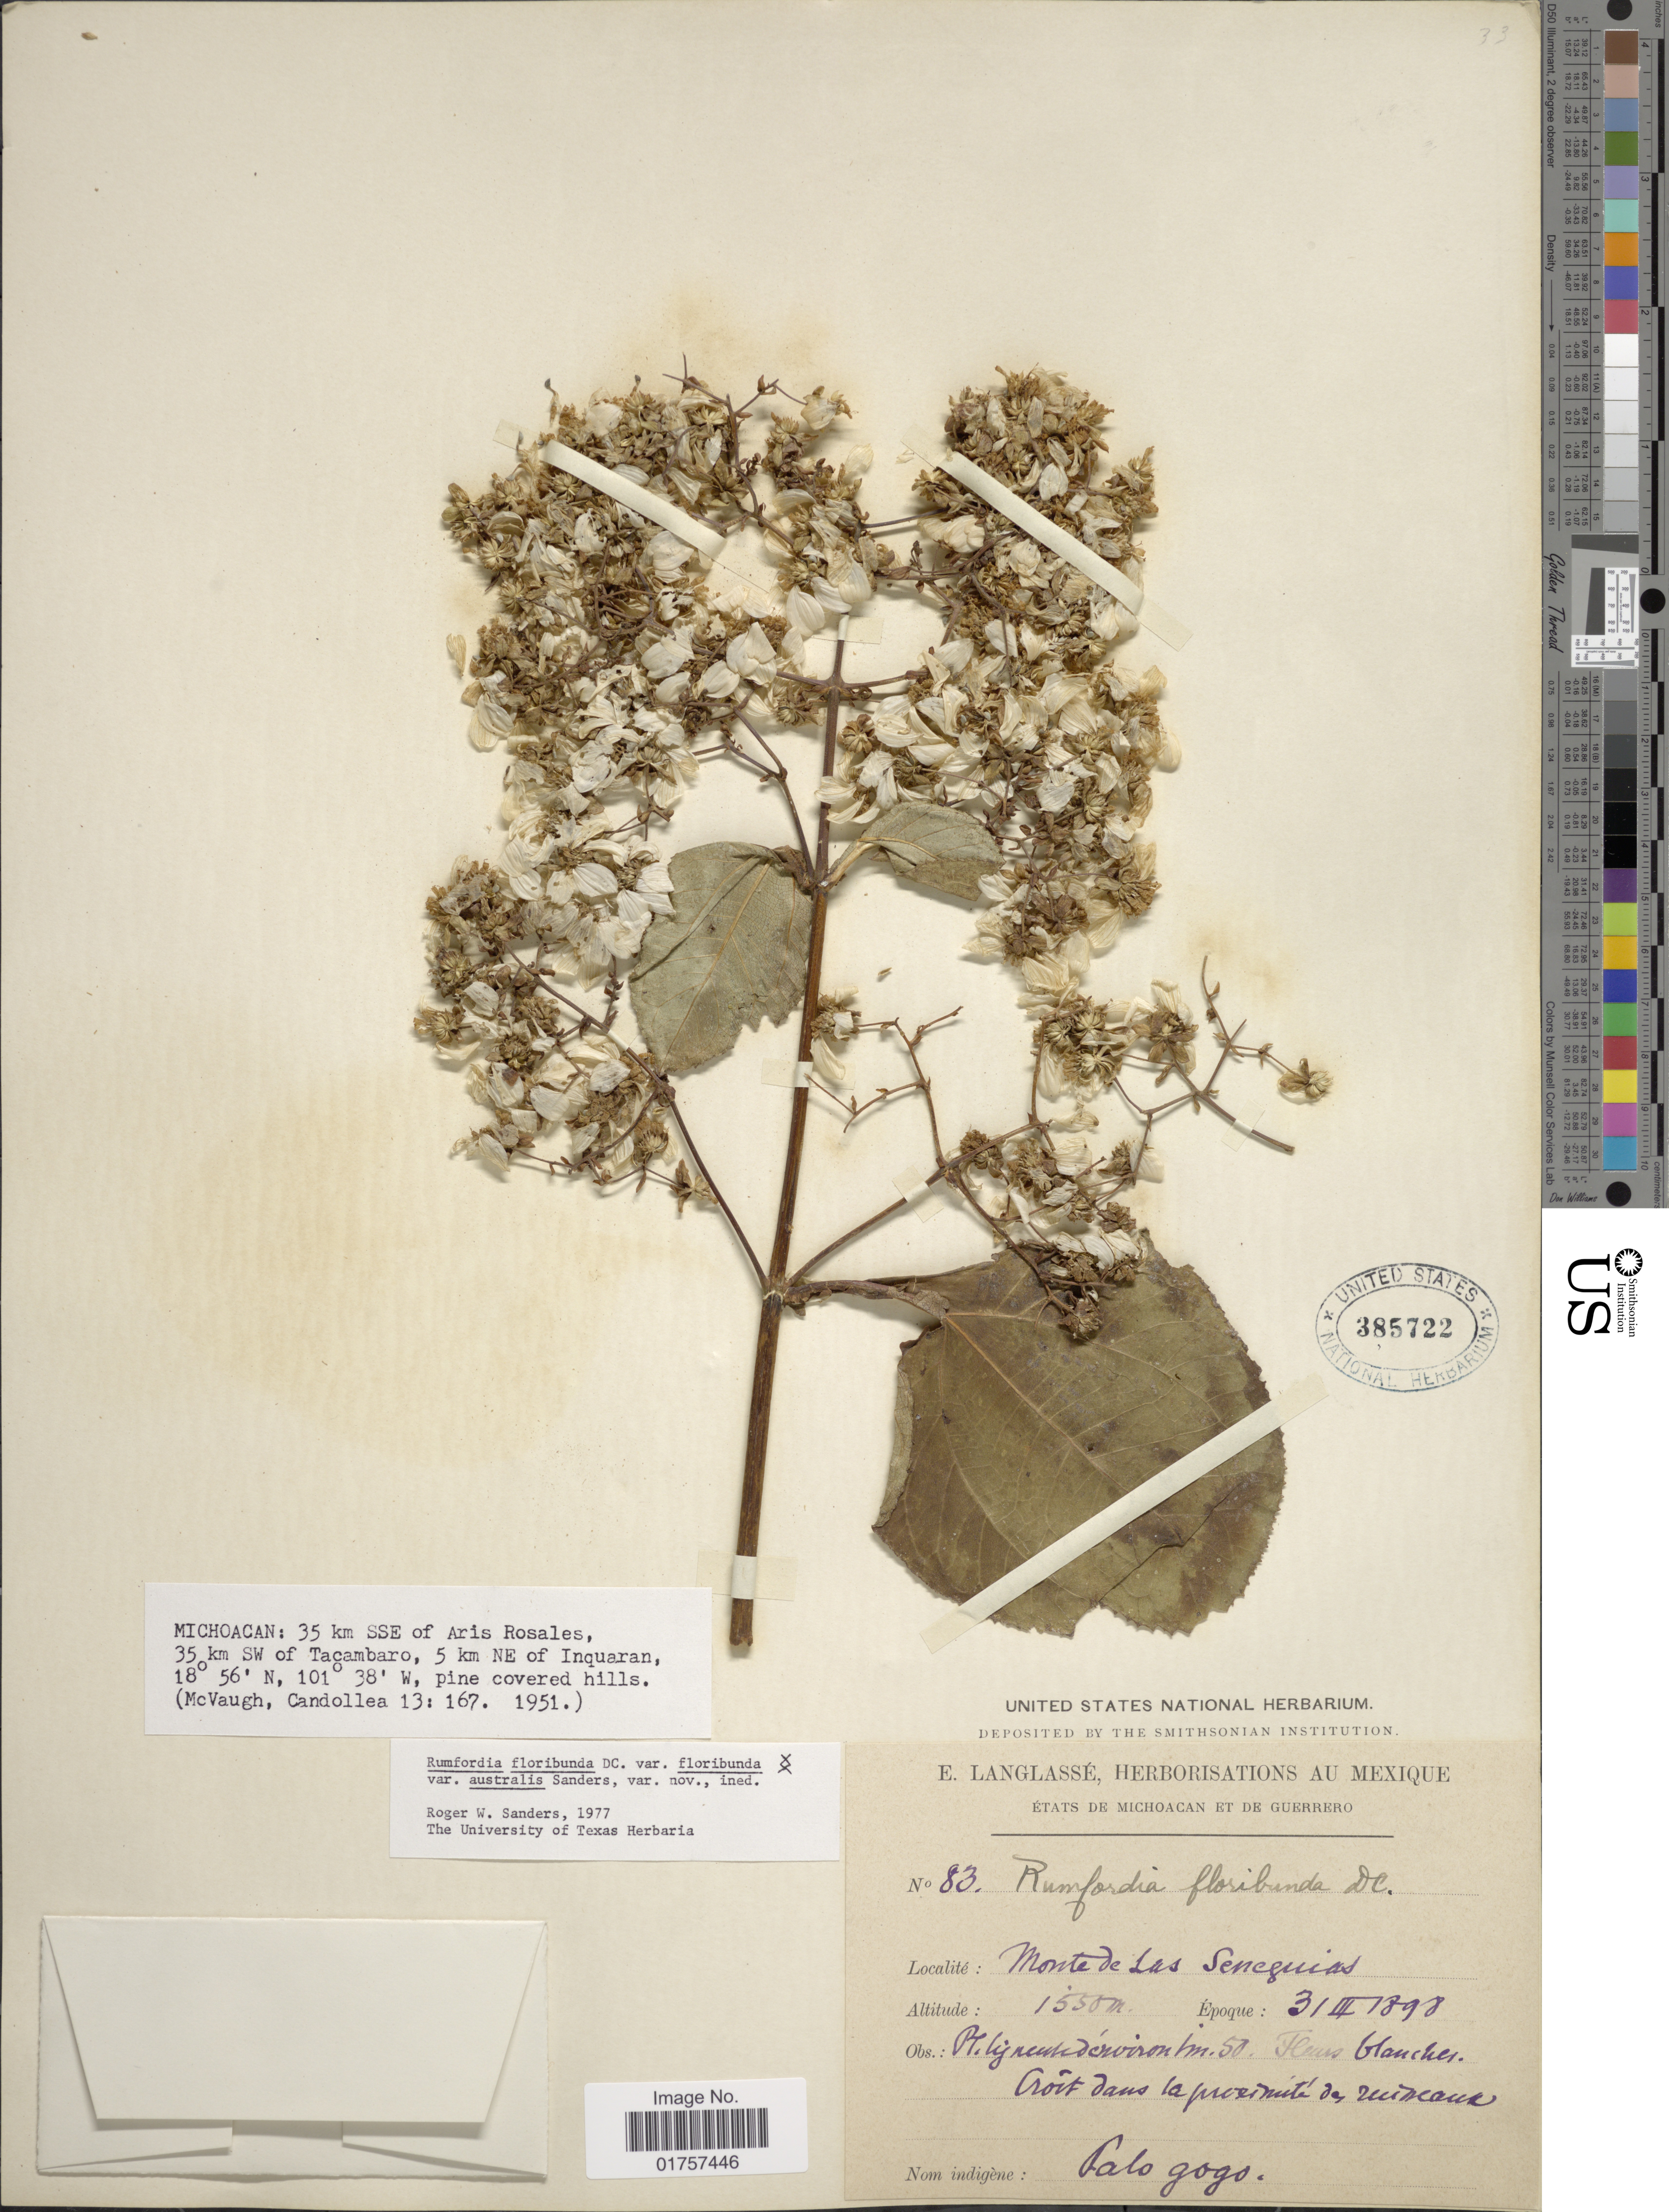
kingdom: Plantae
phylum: Tracheophyta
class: Magnoliopsida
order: Asterales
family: Asteraceae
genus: Rumfordia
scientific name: Rumfordia floribunda var. jaliscensis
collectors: E. Langlassé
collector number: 83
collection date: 1898-03-31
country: Mexico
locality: Etats de Michoacan et de Guerrero. Monte de Las Seneguias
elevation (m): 1550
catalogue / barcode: US 385722